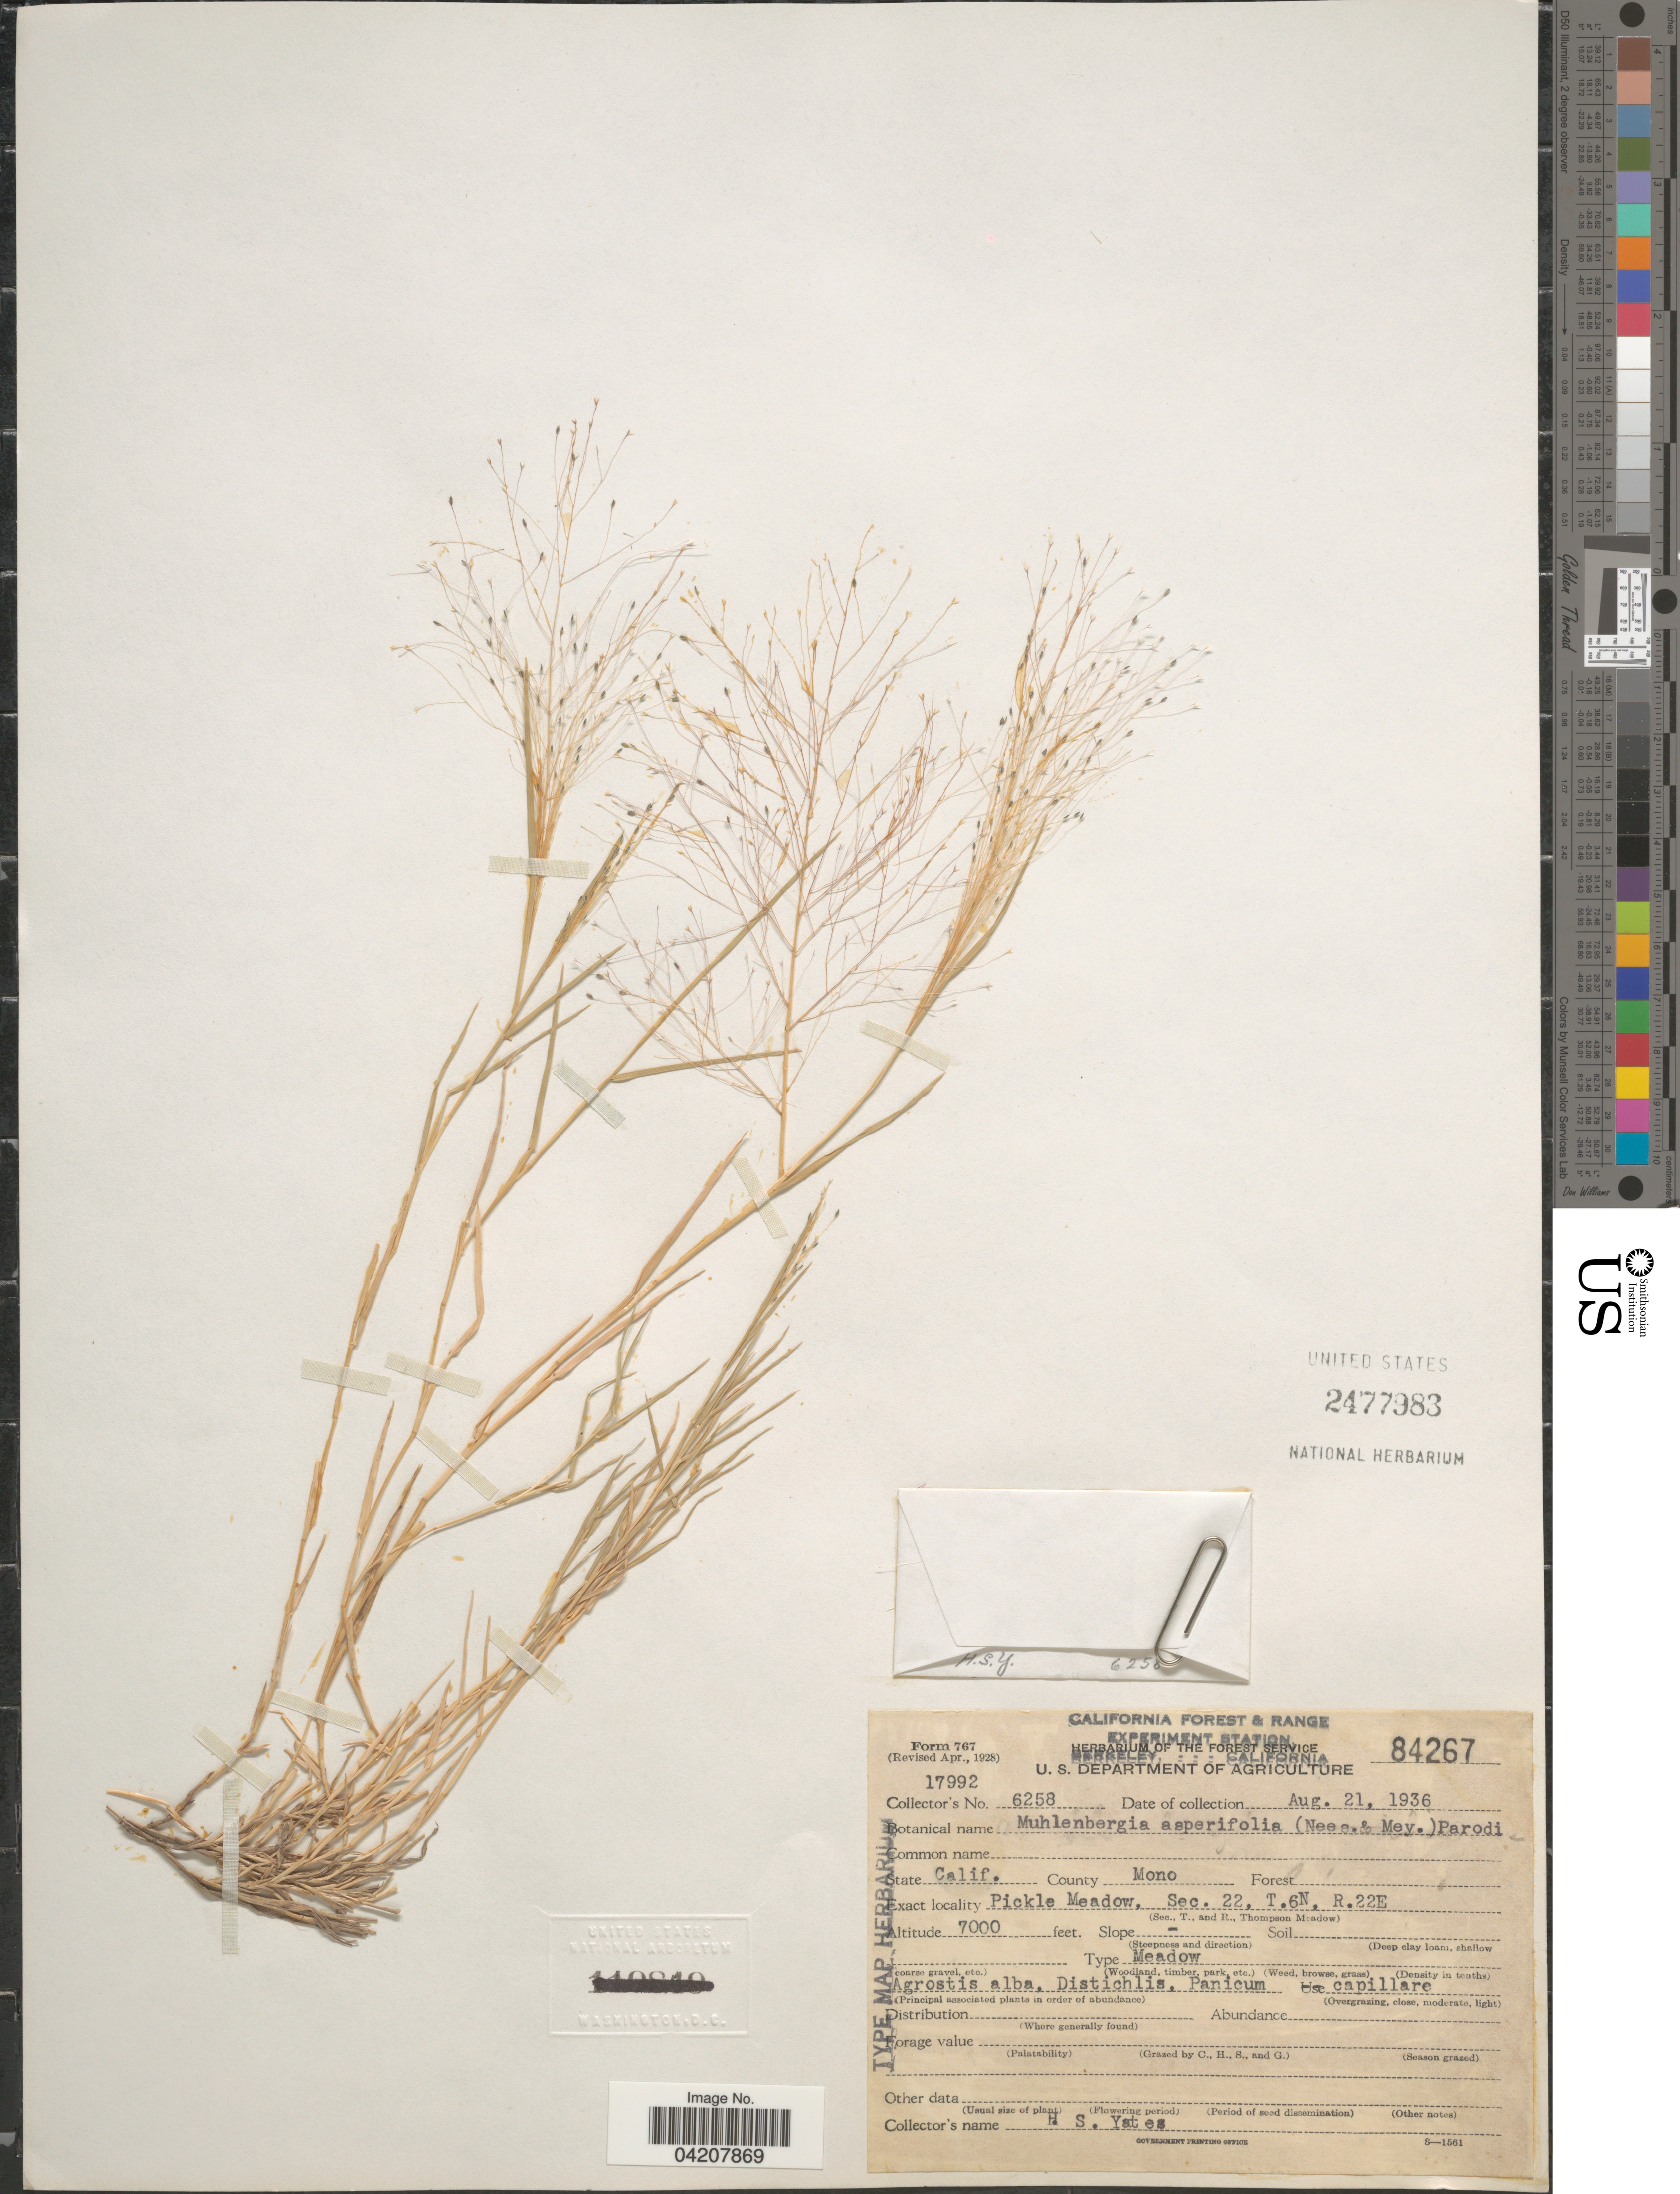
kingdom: Plantae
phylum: Tracheophyta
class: Liliopsida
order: Poales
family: Poaceae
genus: Muhlenbergia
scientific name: Muhlenbergia asperifolia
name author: (Nees & Meyen ex Trin.) Parodi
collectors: H. S. Yates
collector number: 6258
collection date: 1936-08-21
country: United States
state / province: California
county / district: Mono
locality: County Mono. Pickle Meadow, Sec. 22, T.6N, R.22E.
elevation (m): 2134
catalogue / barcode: US 2477983